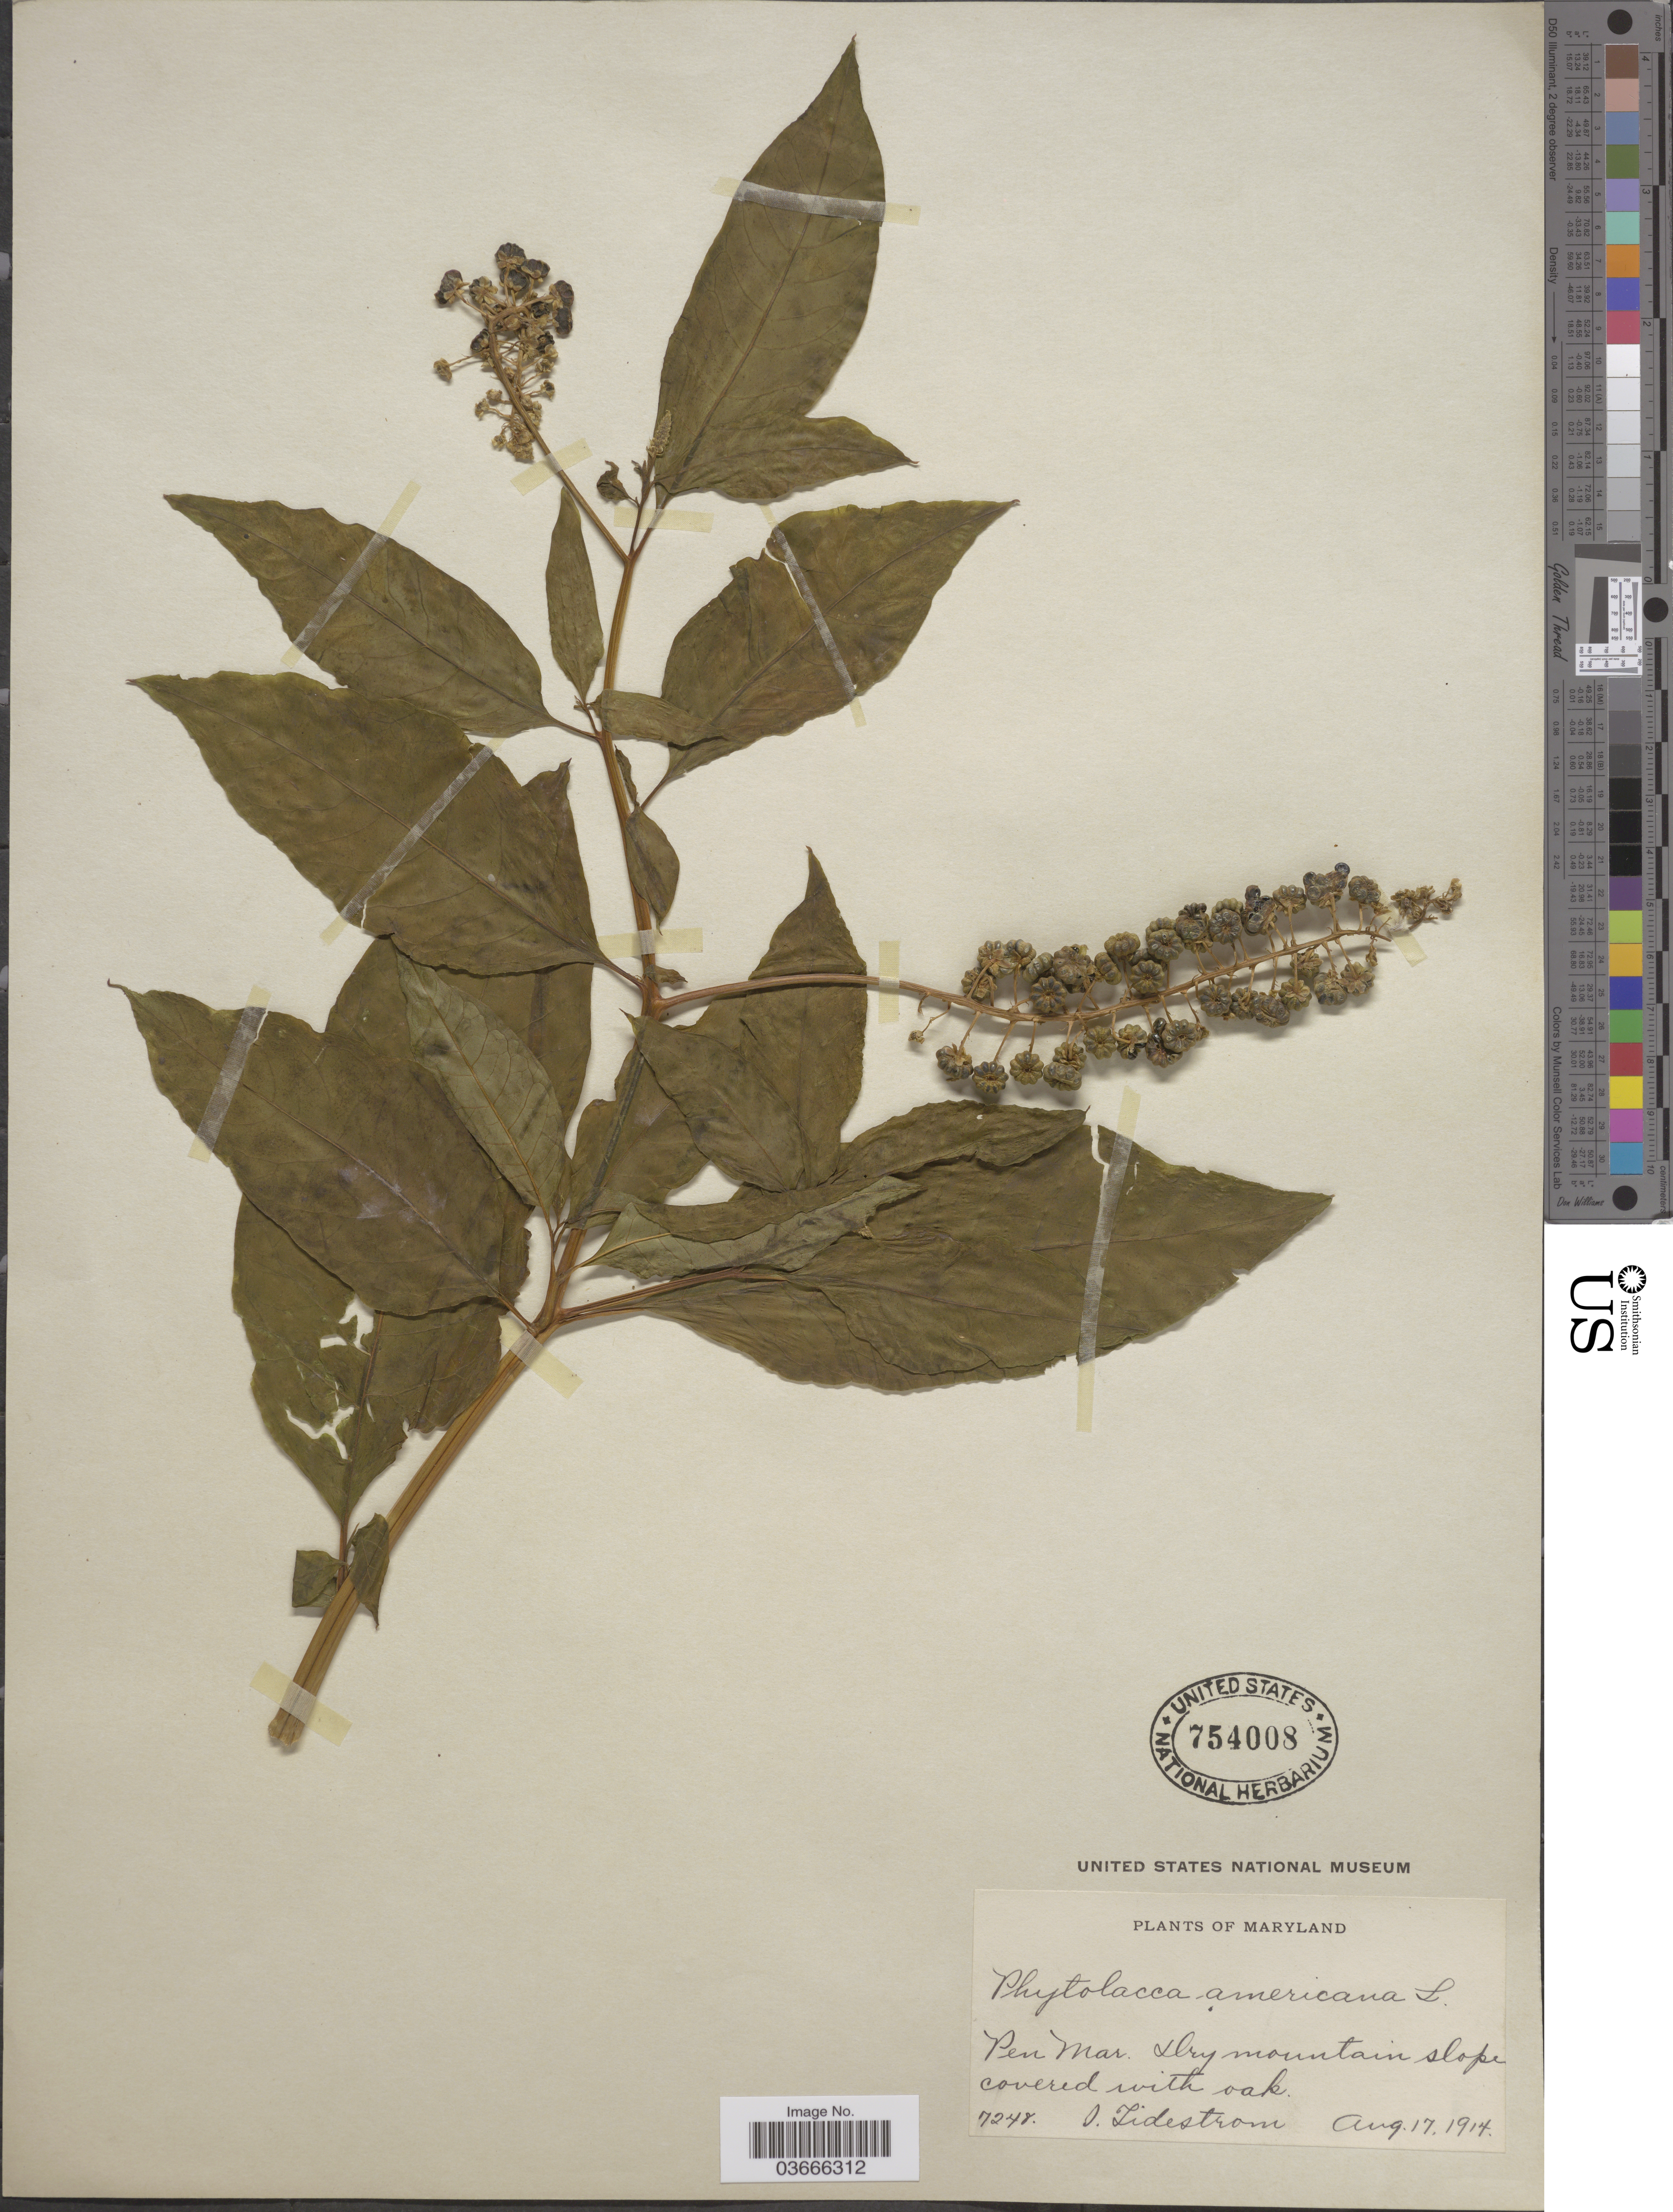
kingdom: Plantae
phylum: Tracheophyta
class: Magnoliopsida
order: Caryophyllales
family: Phytolaccaceae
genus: Phytolacca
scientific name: Phytolacca americana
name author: L.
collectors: I. F. Tidestrom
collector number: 7248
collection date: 1914-08-17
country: United States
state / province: Maryland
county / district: Washington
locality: Pen Mar.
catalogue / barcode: US 754008